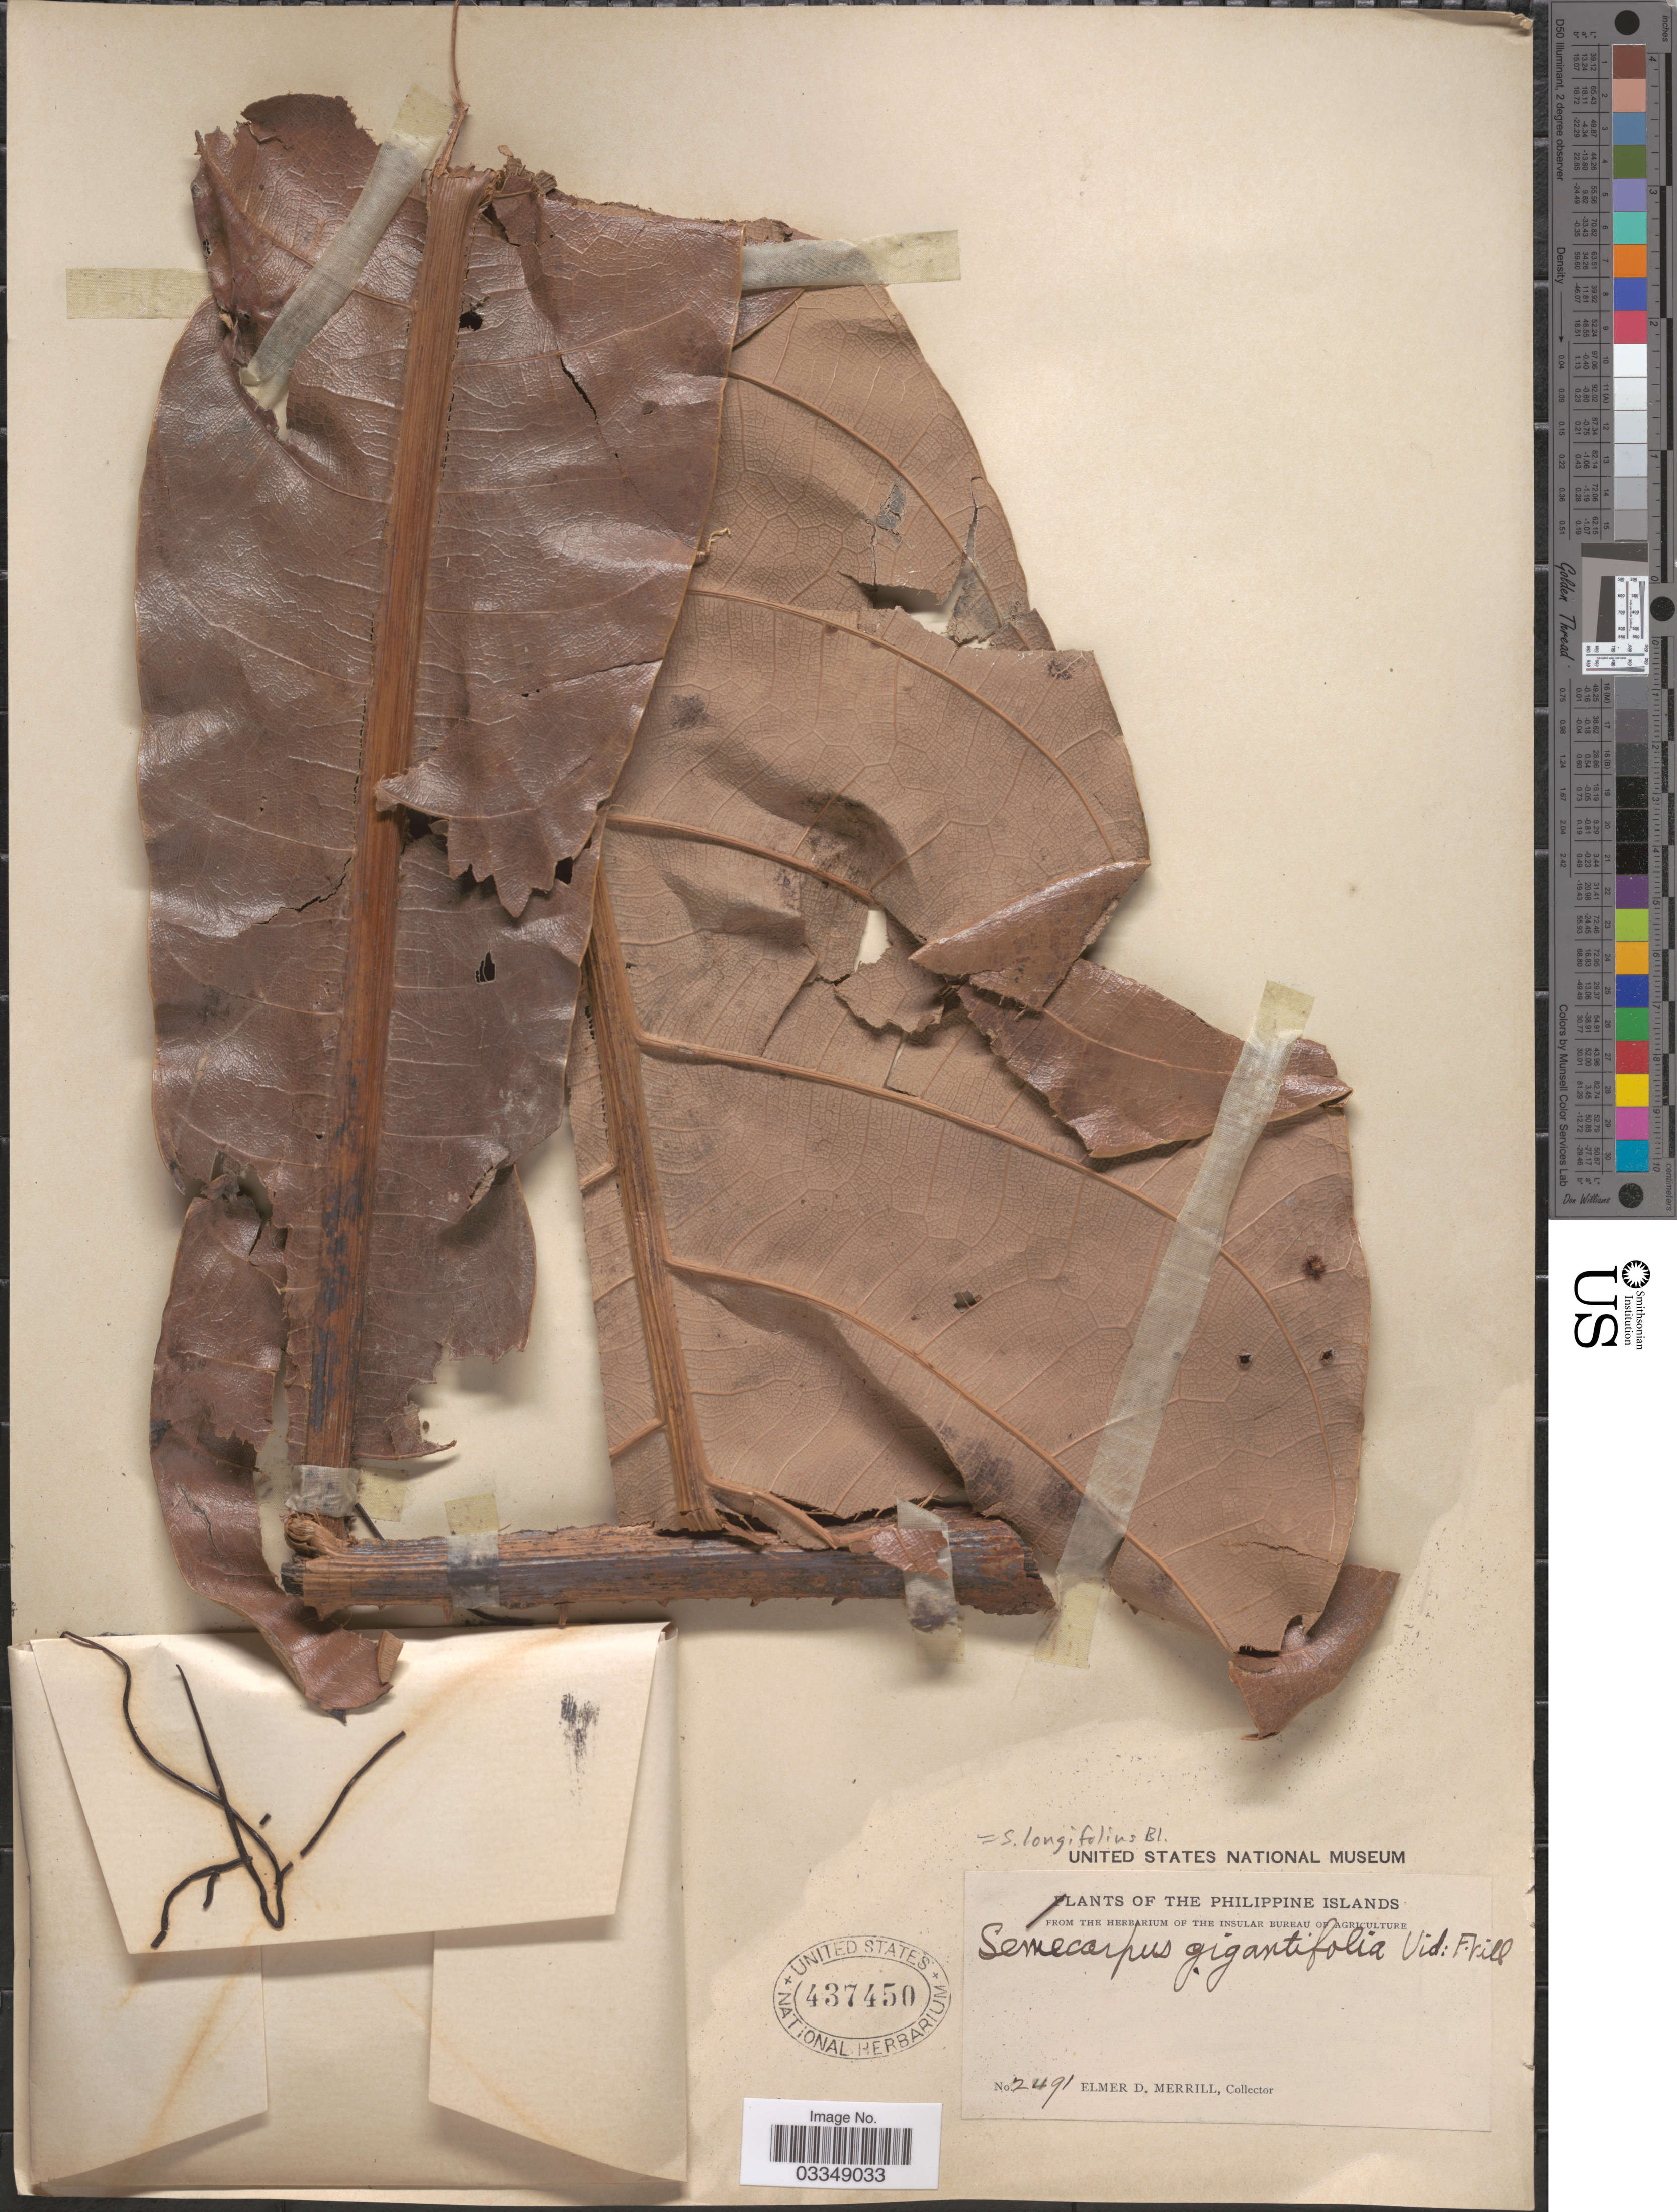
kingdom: Plantae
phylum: Tracheophyta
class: Magnoliopsida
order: Sapindales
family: Anacardiaceae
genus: Semecarpus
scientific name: Semecarpus longifolius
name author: Blume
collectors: E. D. Merrill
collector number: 2491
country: Philippines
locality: The Philippine Islands.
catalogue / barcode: US 437450